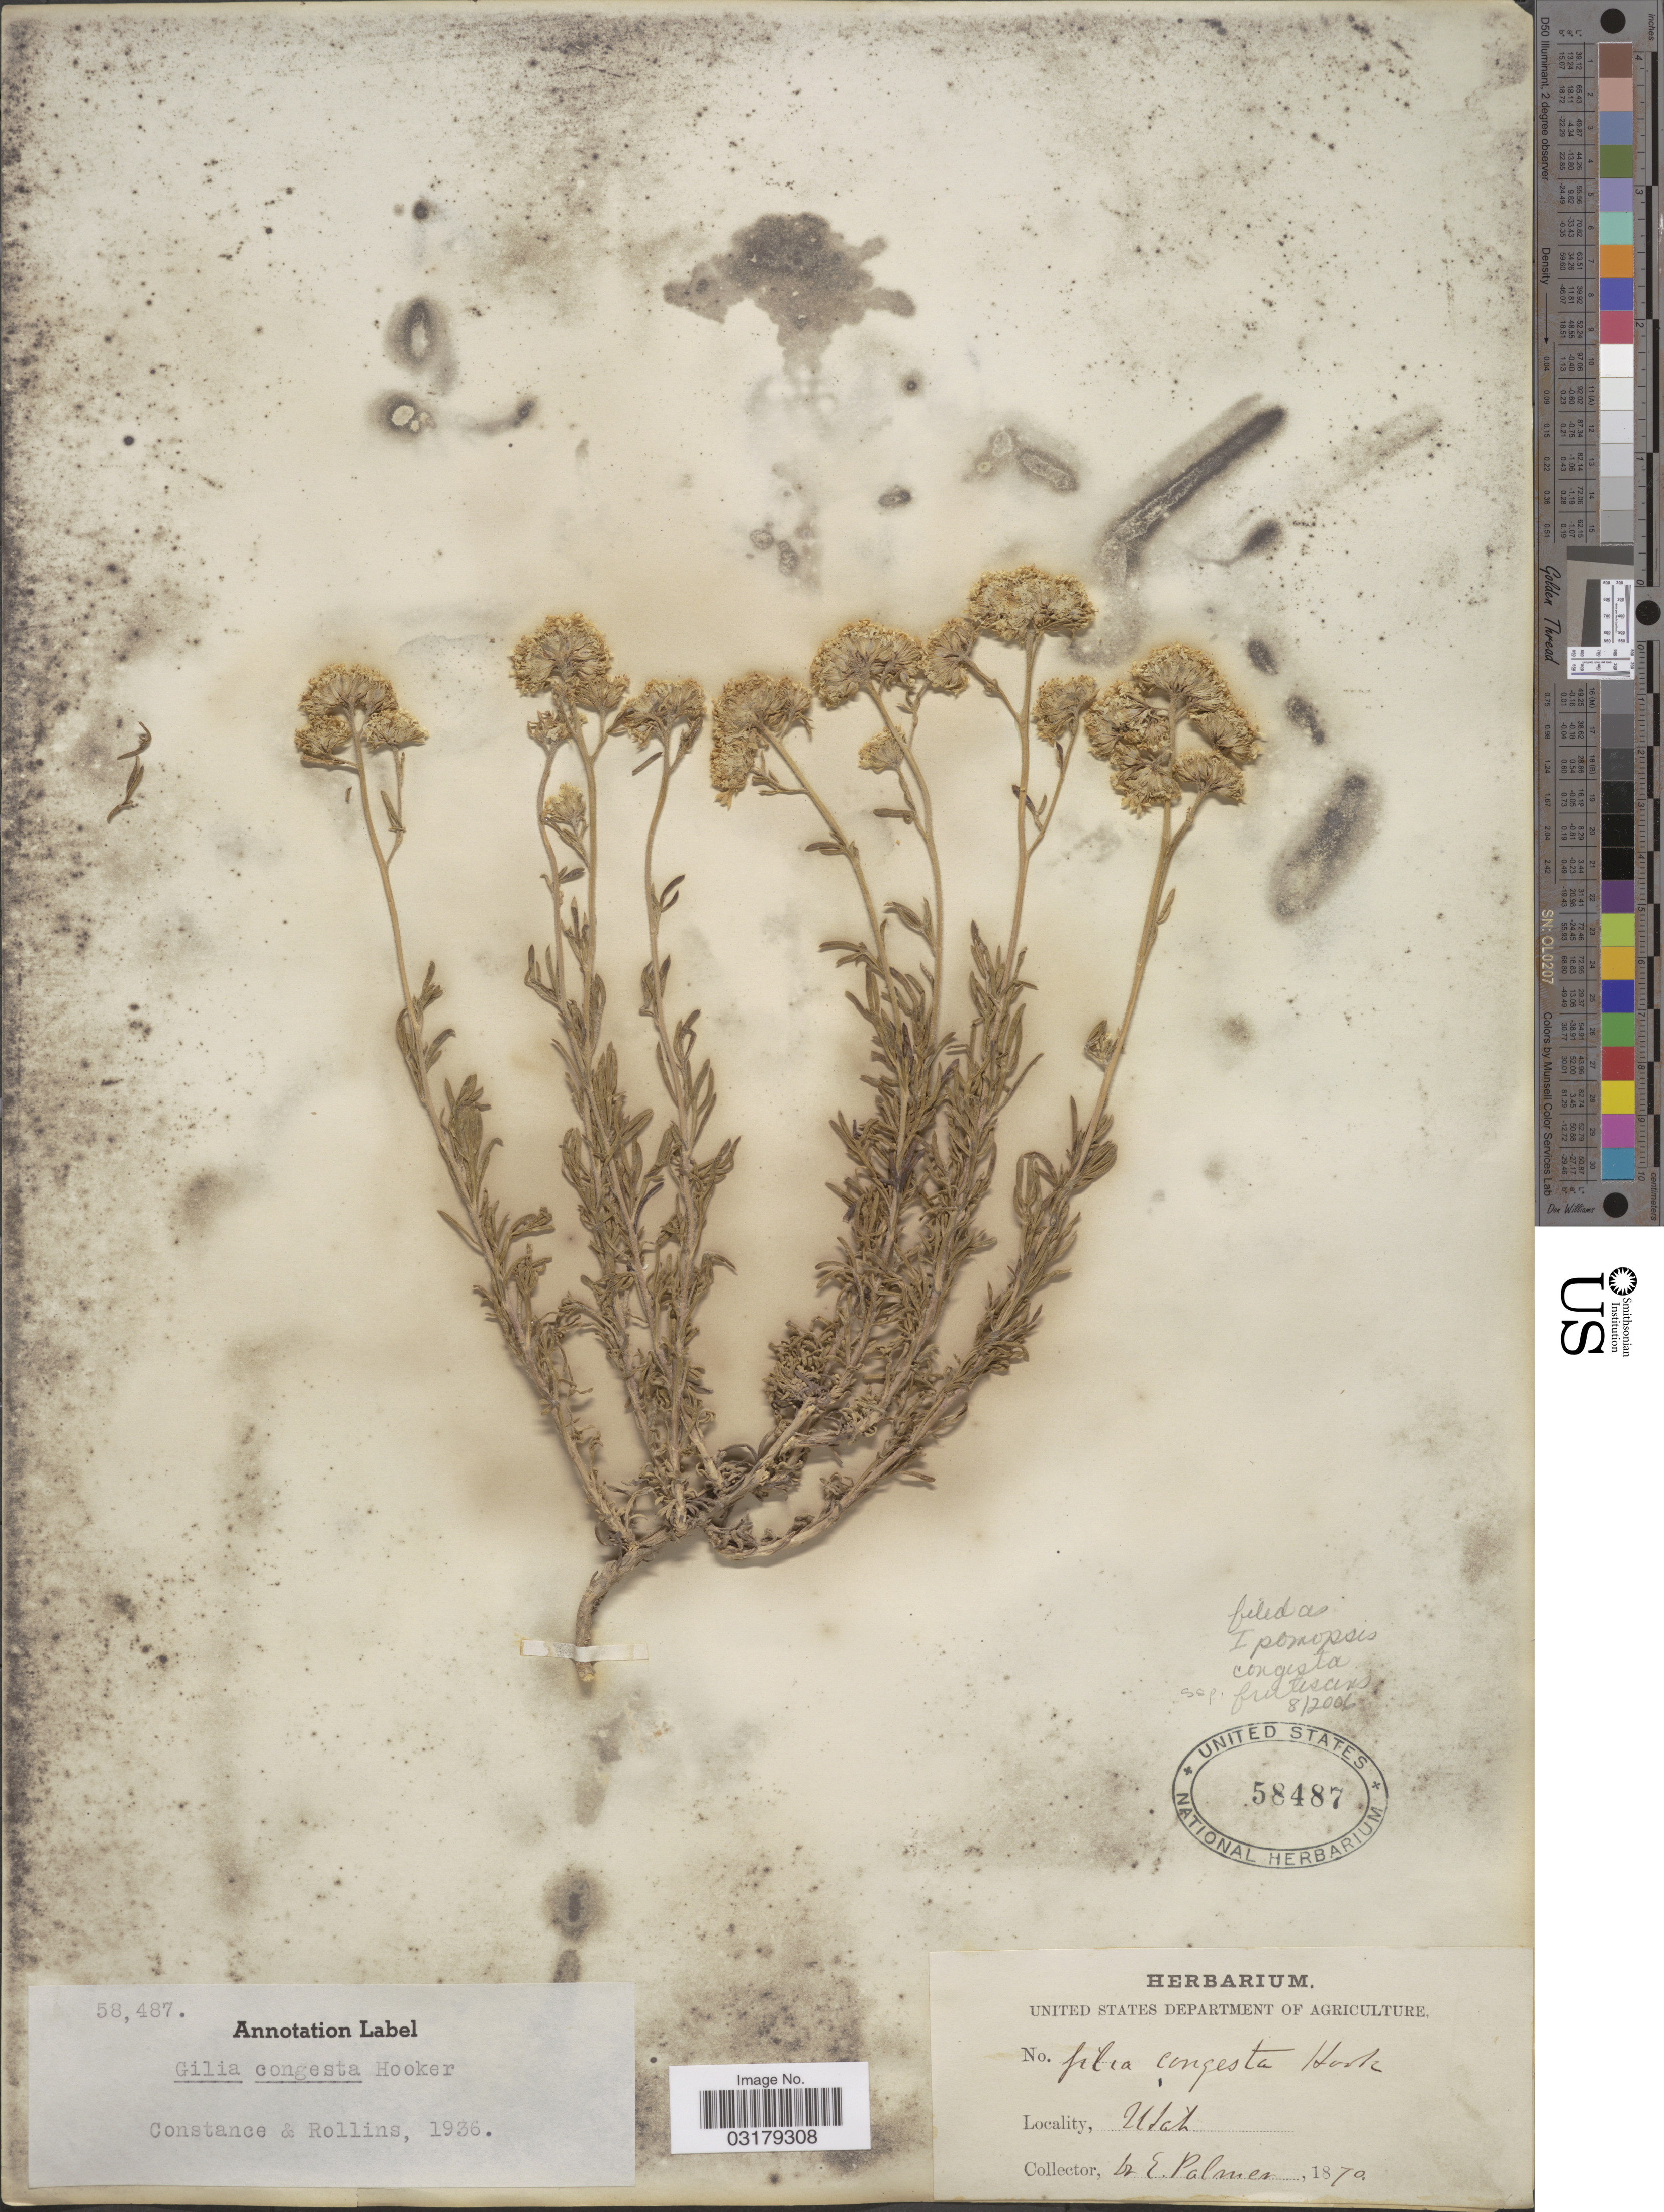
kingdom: Plantae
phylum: Tracheophyta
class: Magnoliopsida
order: Ericales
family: Polemoniaceae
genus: Ipomopsis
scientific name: Ipomopsis congesta subsp. frutescens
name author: (Rydb.) A.G. Day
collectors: E. Palmer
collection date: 1870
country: United States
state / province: Utah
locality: Utah.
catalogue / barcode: US 58487